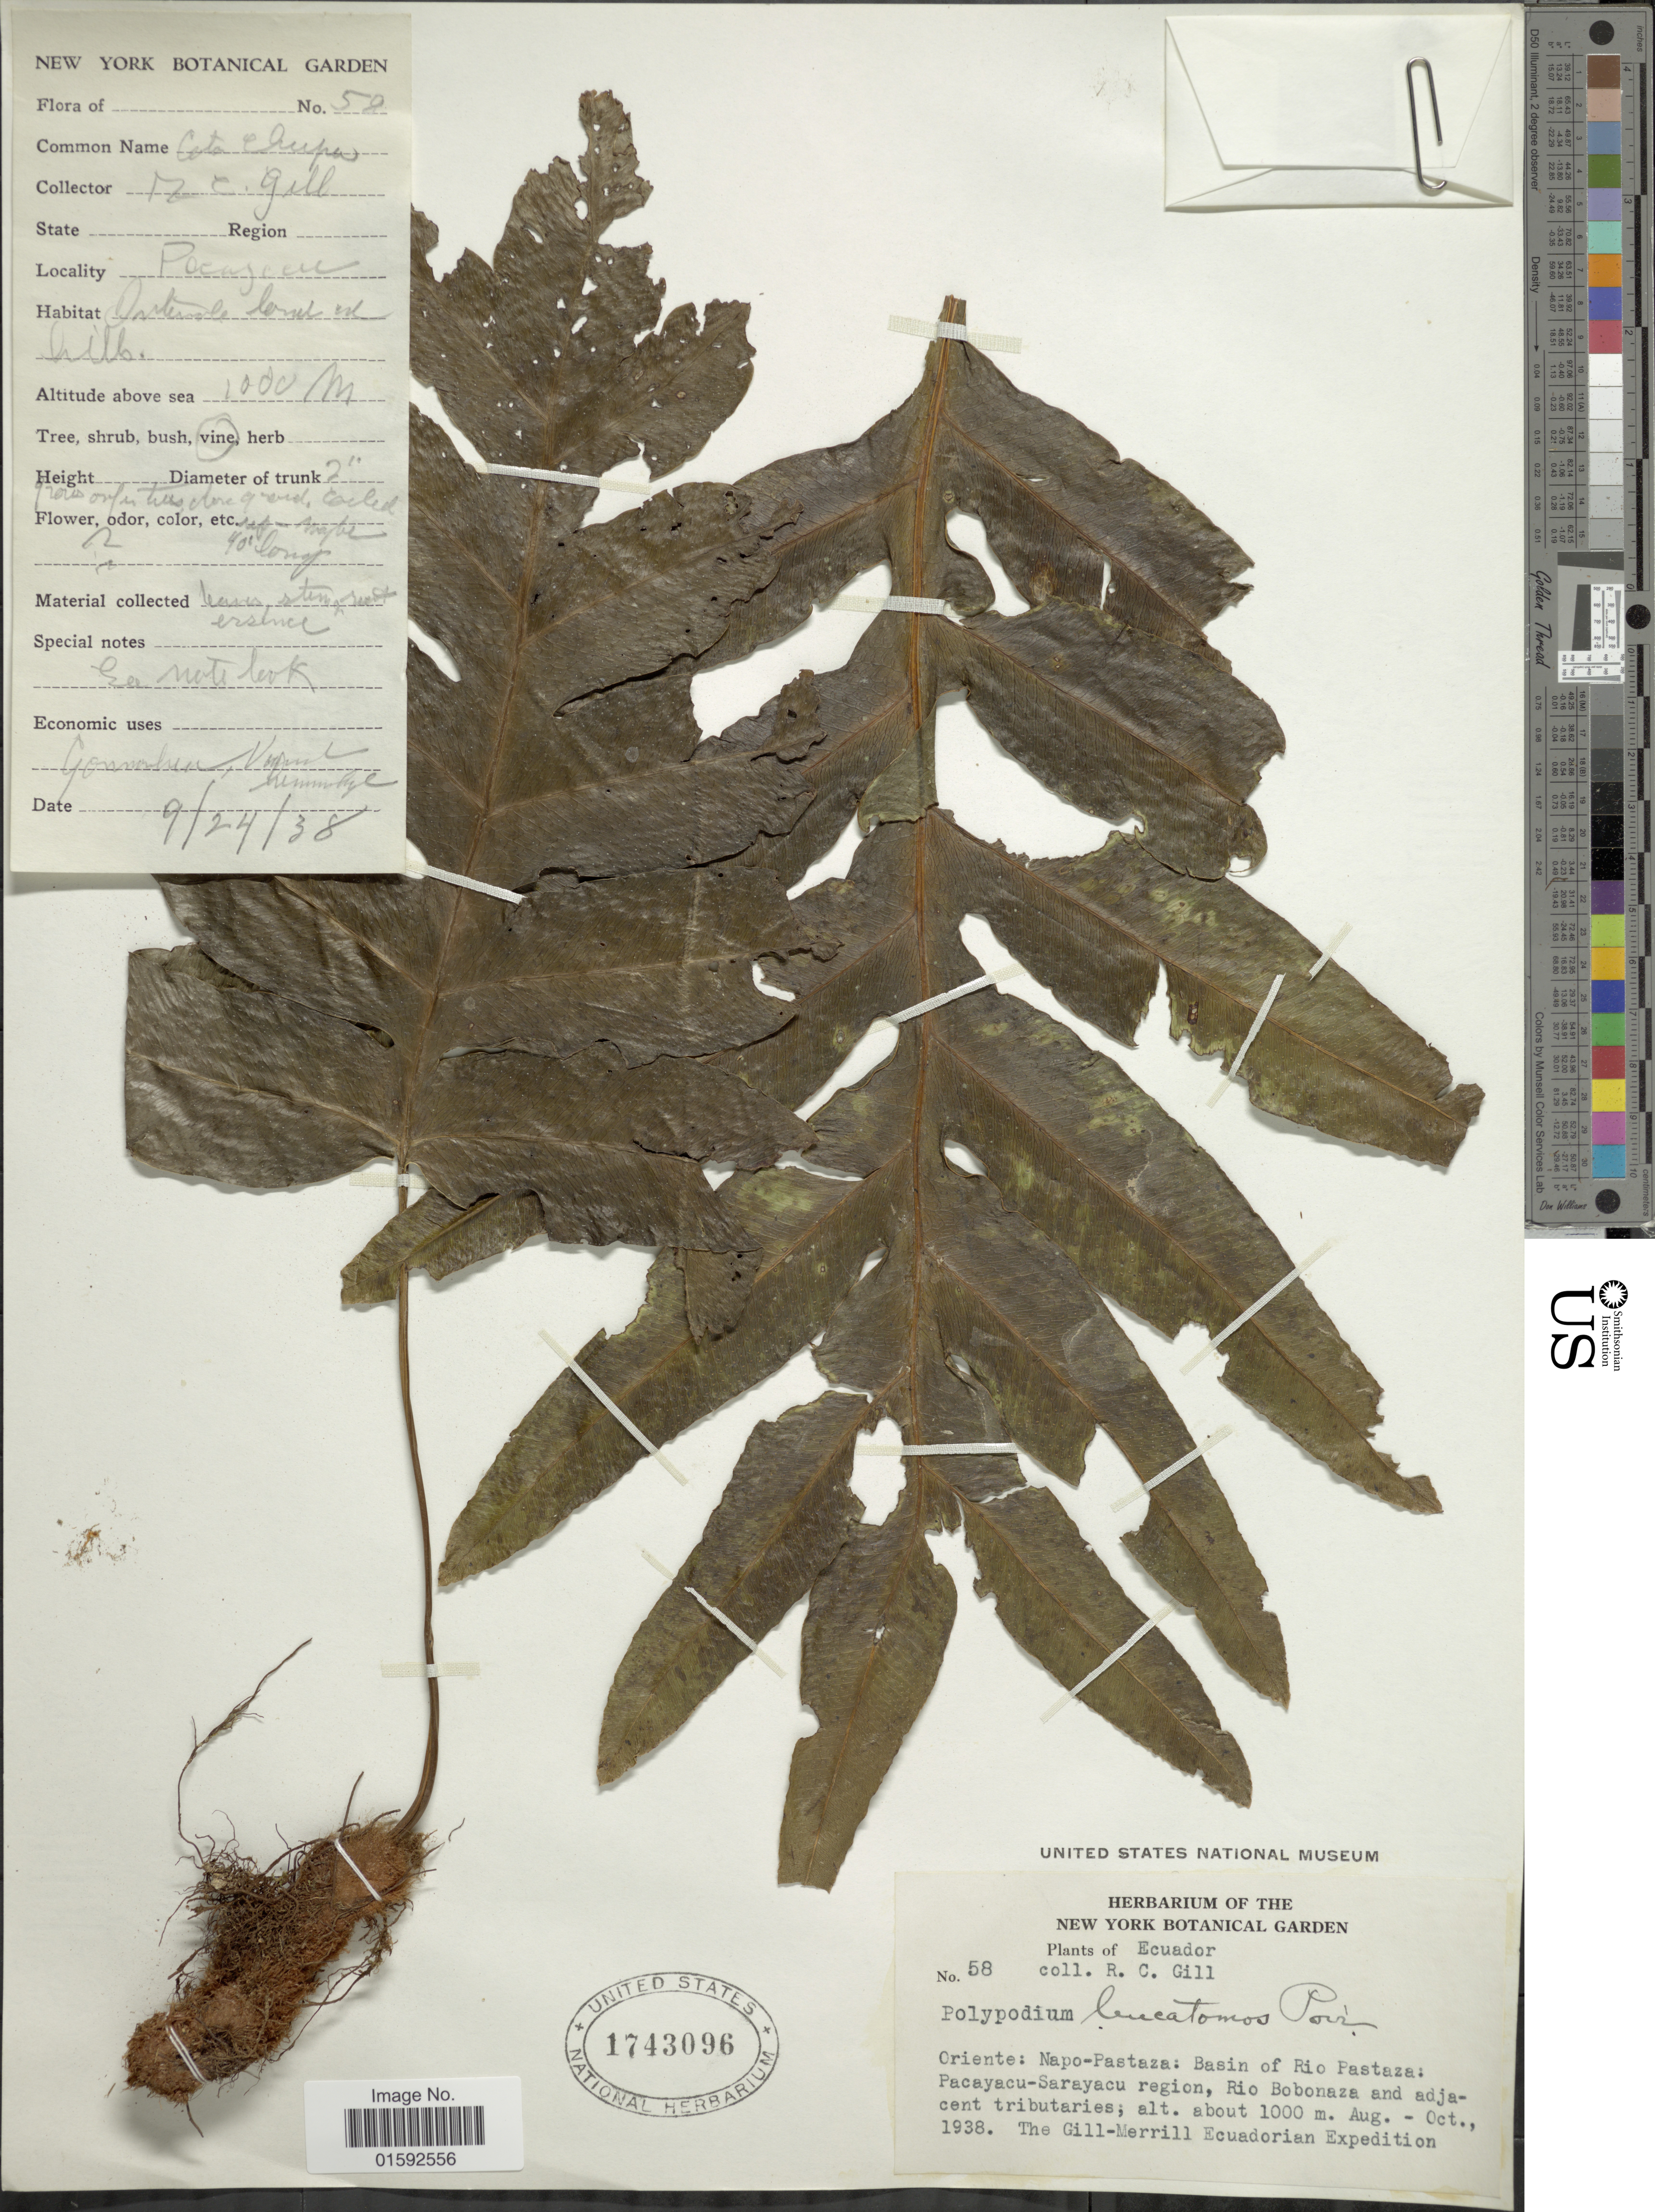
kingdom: Plantae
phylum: Tracheophyta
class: Polypodiopsida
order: Polypodiales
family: Polypodiaceae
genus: Phlebodium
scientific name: Phlebodium decumanum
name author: (Willd.) J. Sm.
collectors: R. Gill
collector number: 58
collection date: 1938-09-24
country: Ecuador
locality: Ecuador, Oriente: Napo-Pastaza: Basin of Rio Pastaza: Pacayacu-Sarayacu region, Rio Bobonaza and adjacent tributaries.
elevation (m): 1000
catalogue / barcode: US 1743096